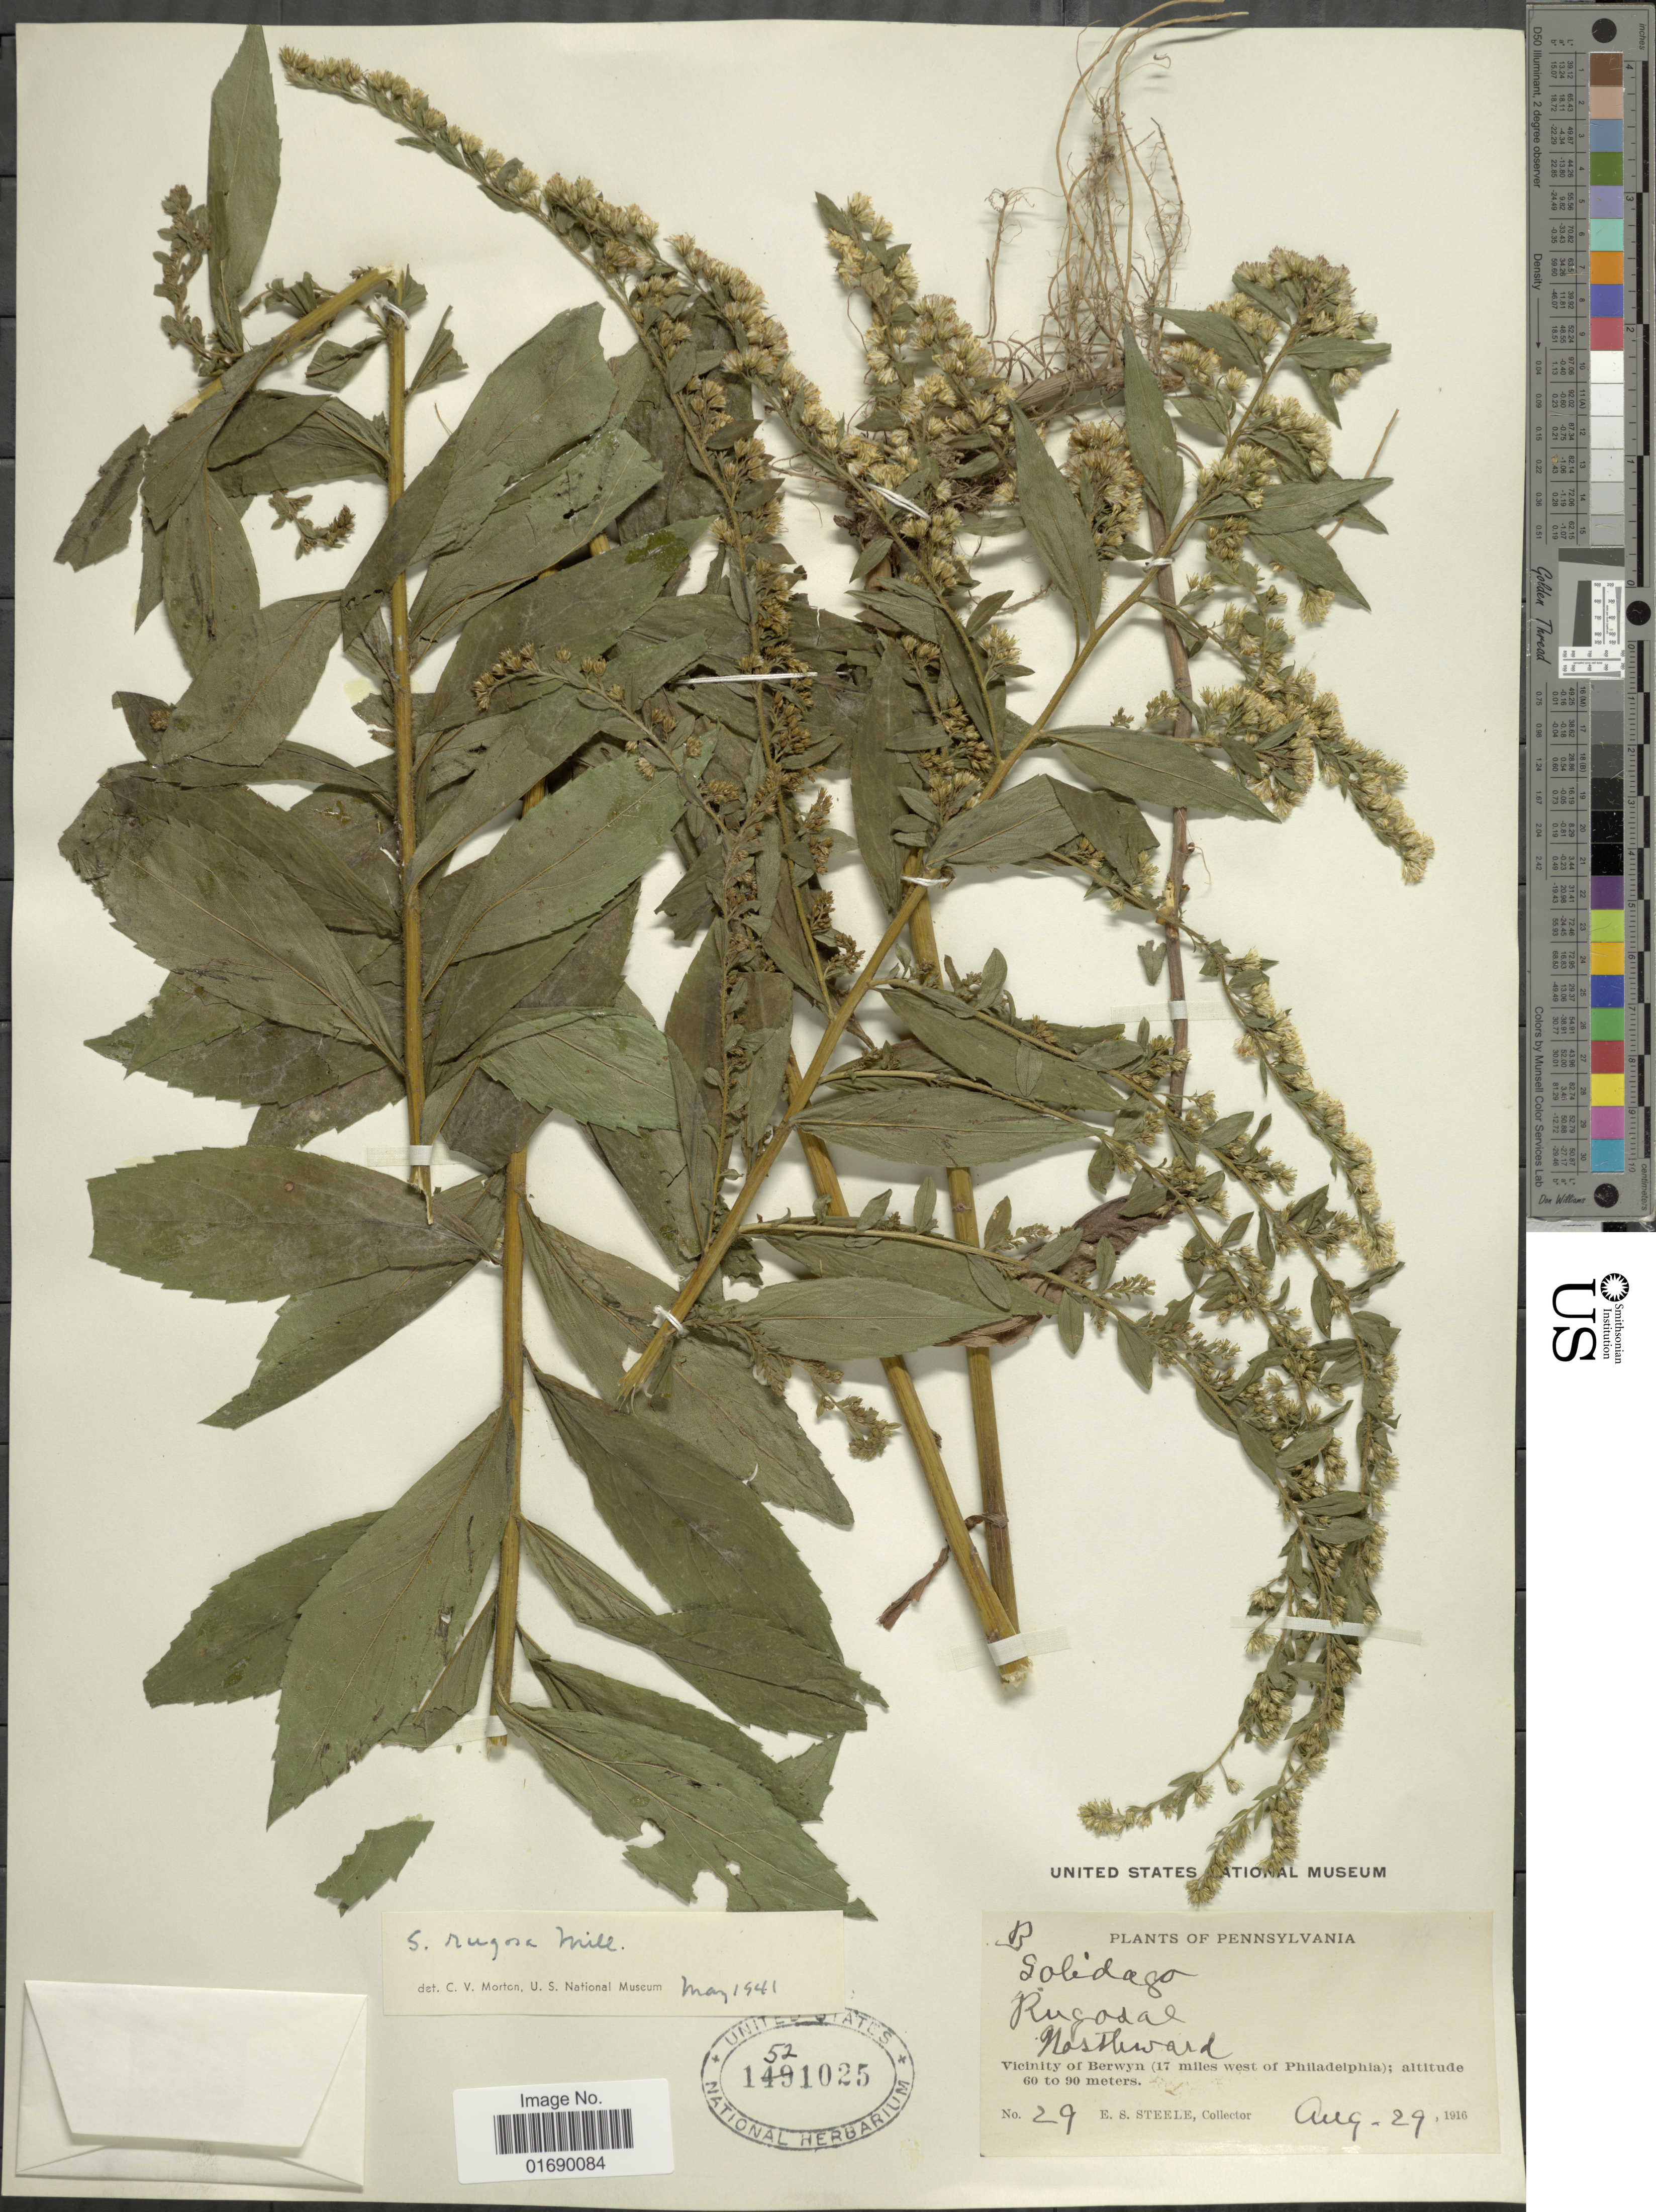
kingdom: Plantae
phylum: Tracheophyta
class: Magnoliopsida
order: Asterales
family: Asteraceae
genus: Solidago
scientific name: Solidago rugosa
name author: Mill.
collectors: E. Steele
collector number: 29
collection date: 1916-08-29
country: United States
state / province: Pennsylvania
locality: Northward, Vciinity of Berwyn (17 miles west of Philadelphia)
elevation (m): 60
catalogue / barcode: US 1521025